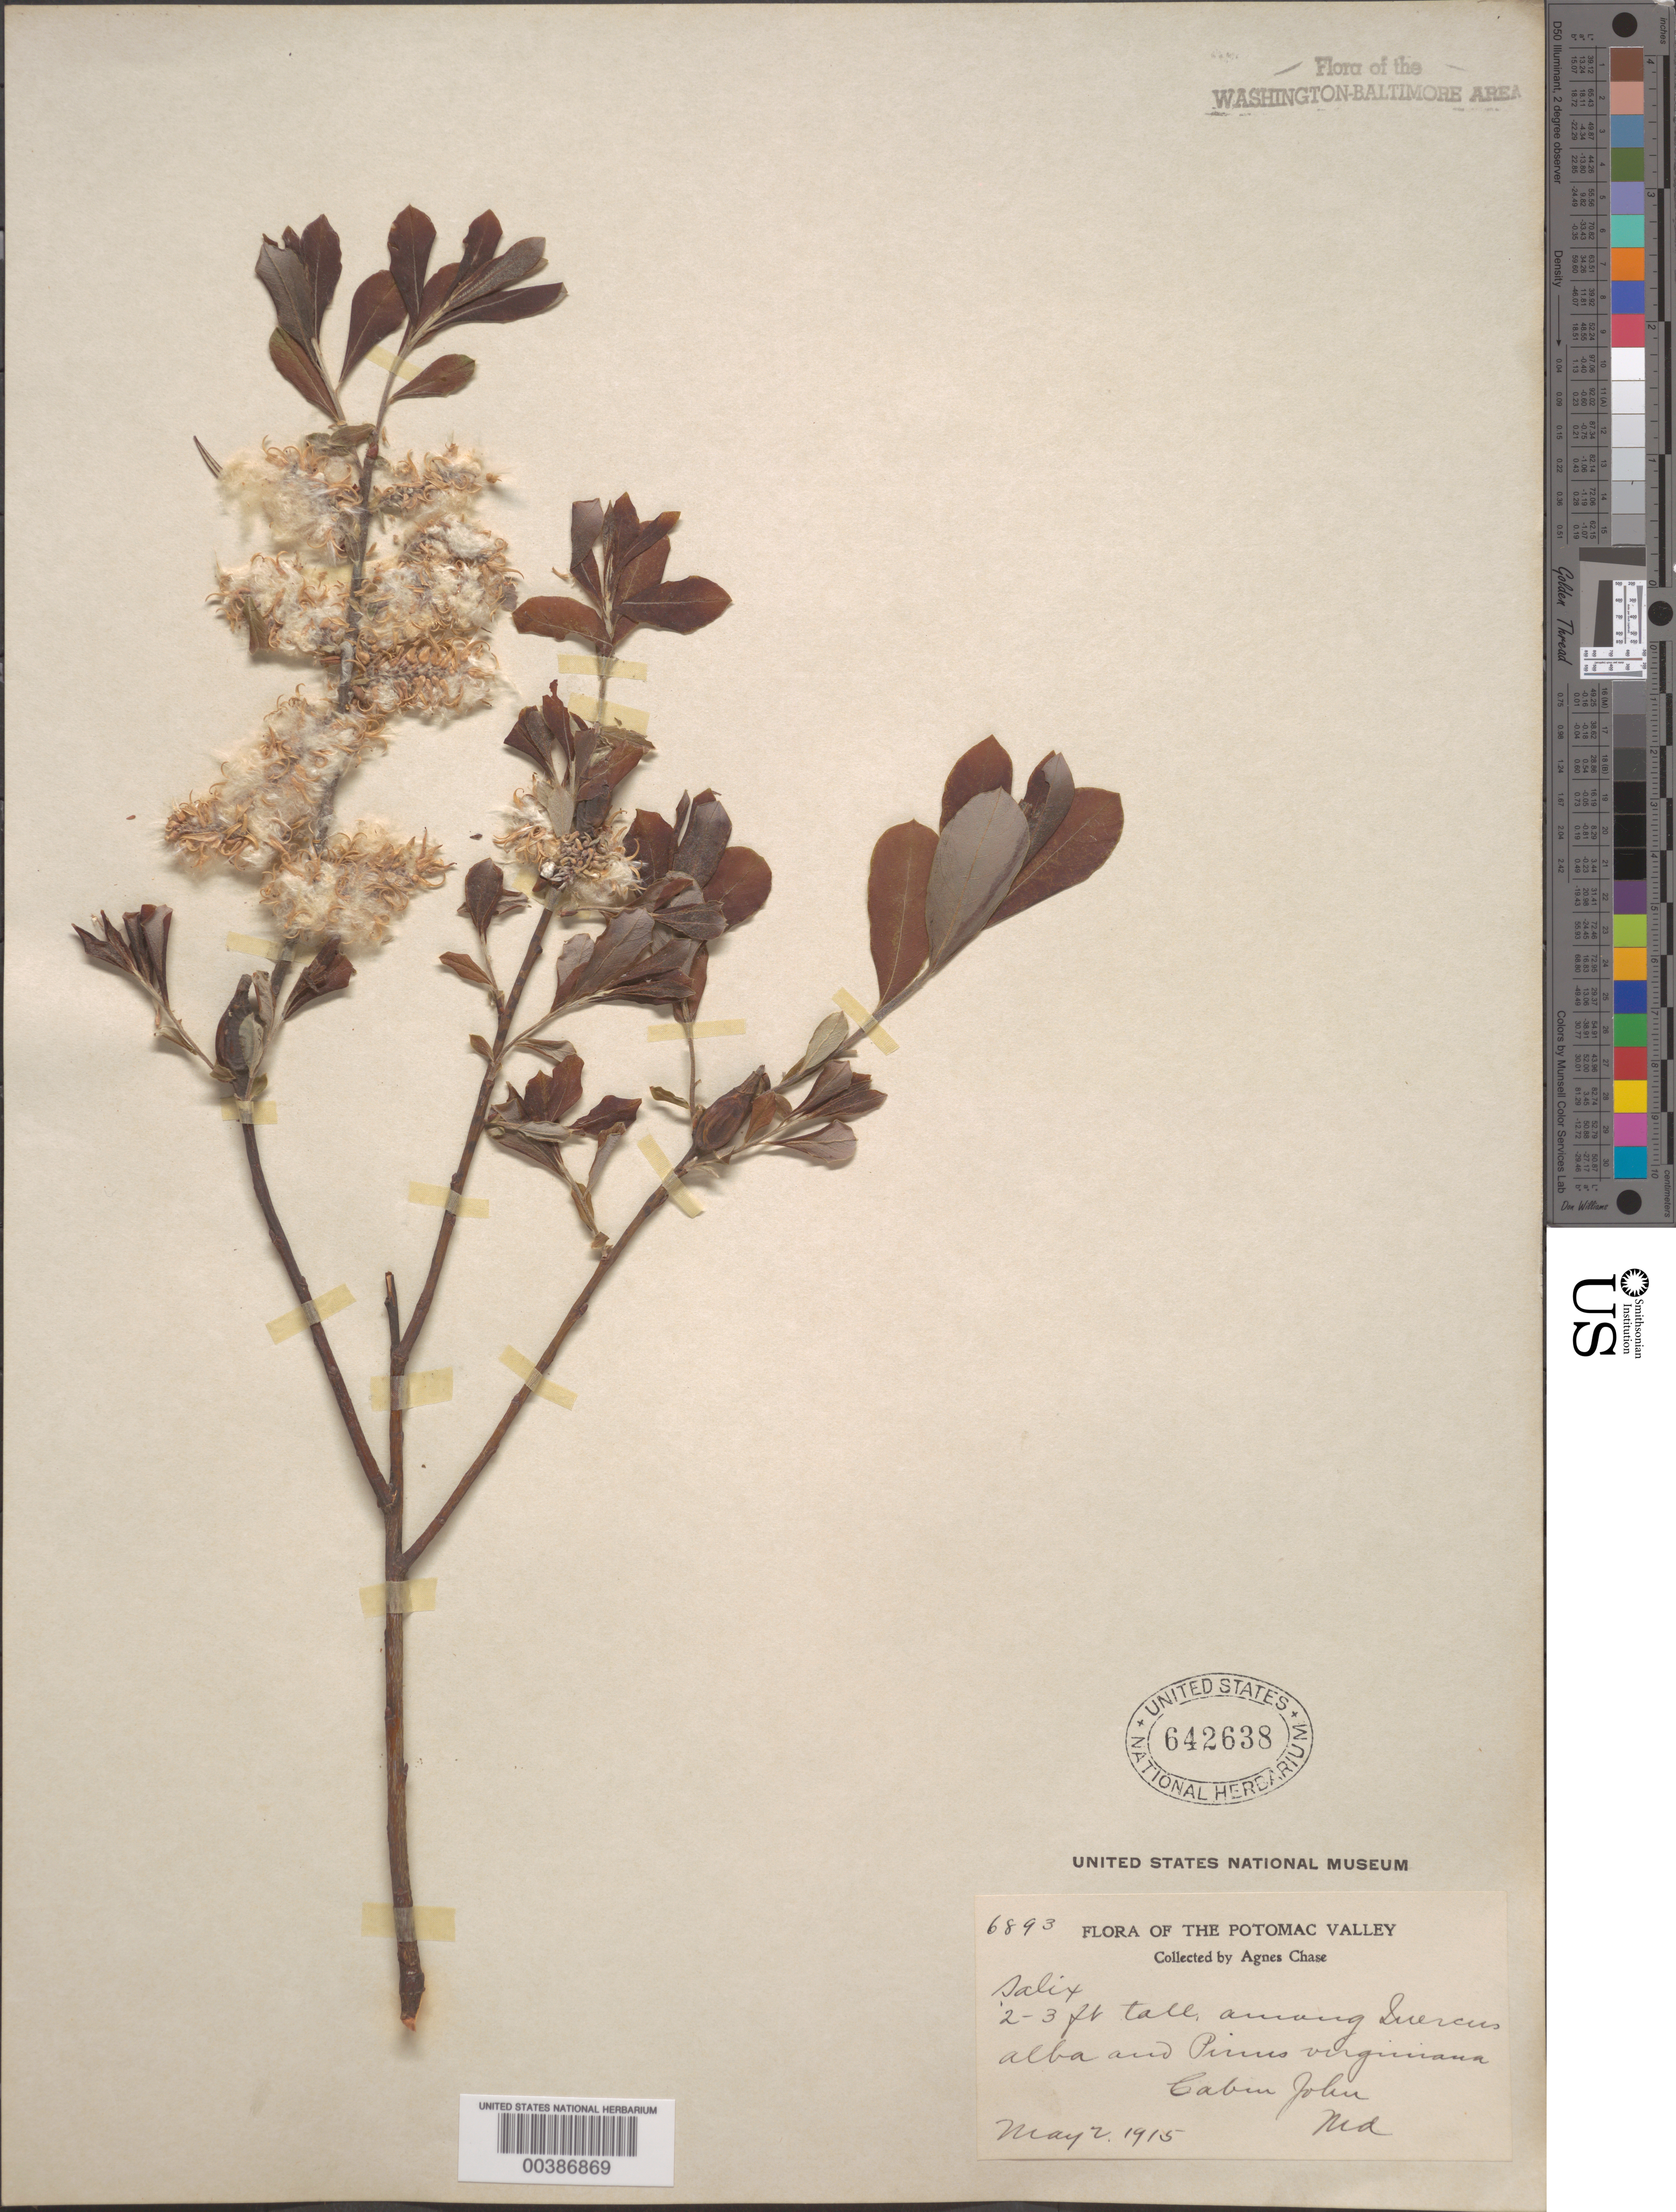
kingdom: Plantae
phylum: Tracheophyta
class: Magnoliopsida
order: Malpighiales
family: Salicaceae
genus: Salix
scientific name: Salix humilis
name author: Marshall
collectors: A. Chase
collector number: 6893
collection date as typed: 02 May 1915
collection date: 1915-05-02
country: United States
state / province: Maryland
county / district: Montgomery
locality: Cabin John C. & O. Canal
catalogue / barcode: US 642638